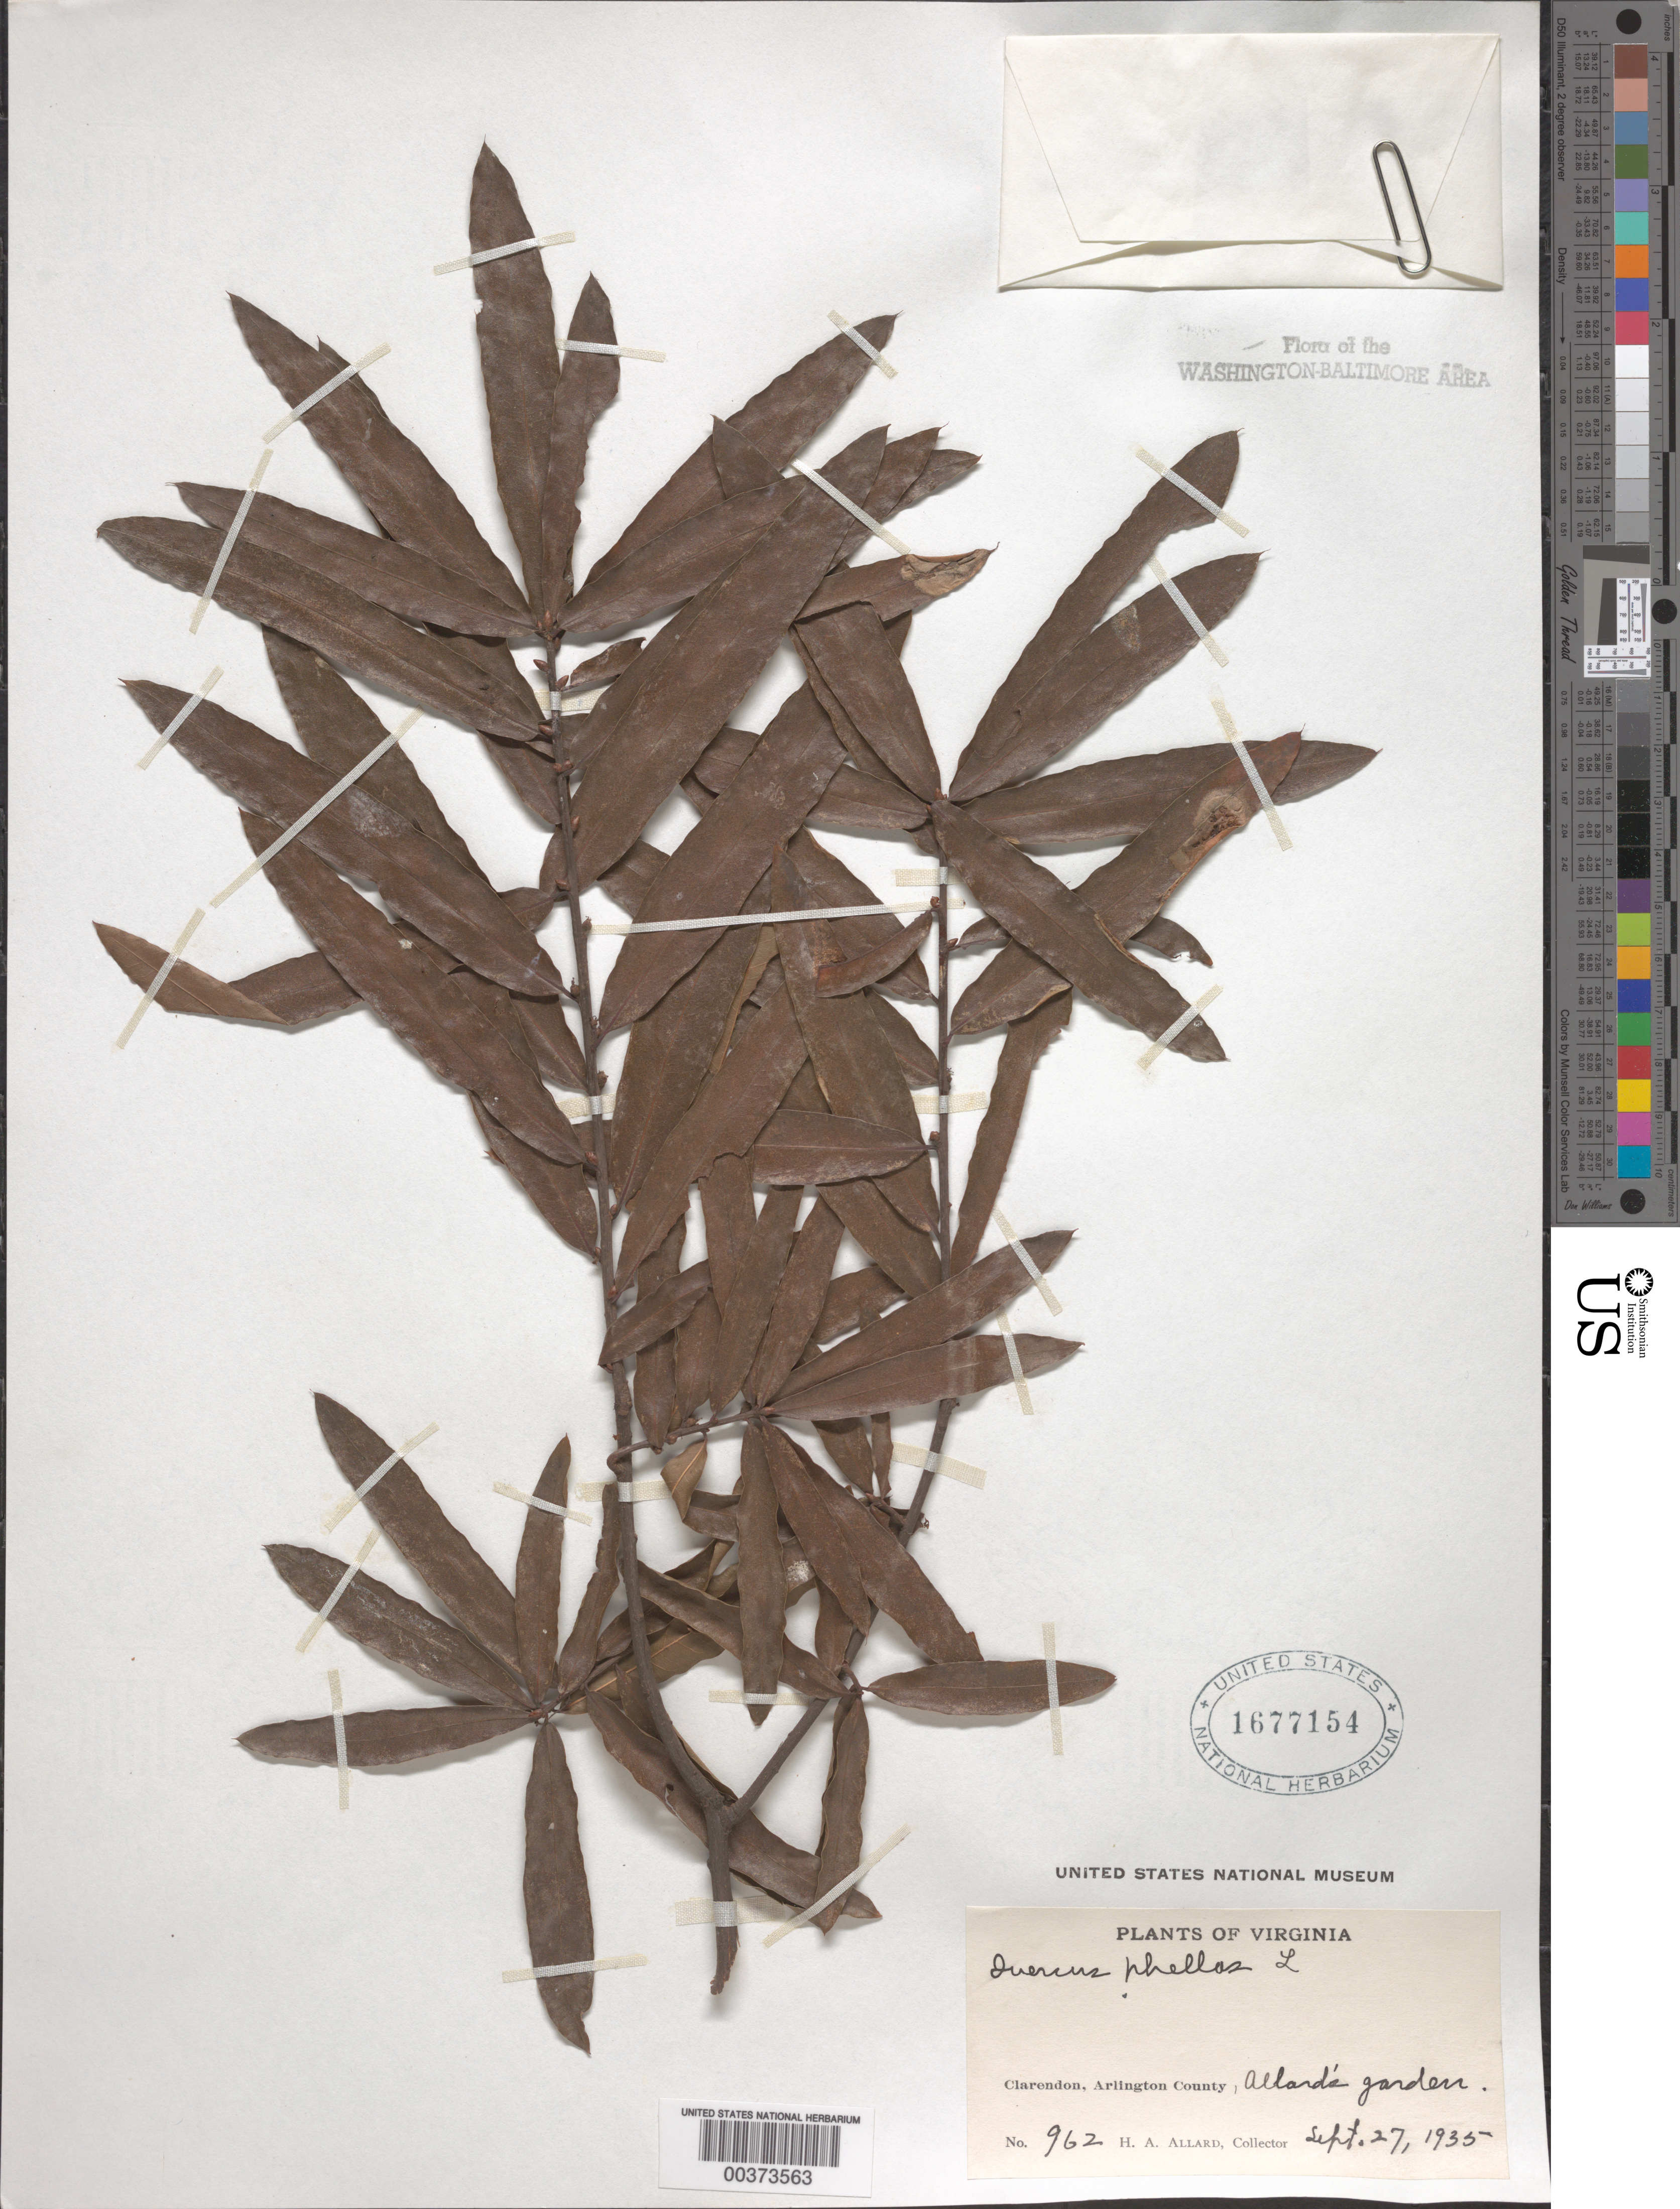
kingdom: Plantae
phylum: Tracheophyta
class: Magnoliopsida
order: Fagales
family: Fagaceae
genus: Quercus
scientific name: Quercus phellos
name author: L.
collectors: H. A. Allard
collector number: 962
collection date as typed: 27 Sep 1935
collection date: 1935-09-27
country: United States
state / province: Virginia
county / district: Arlington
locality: Clarendon, Allards garden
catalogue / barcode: US 1677154